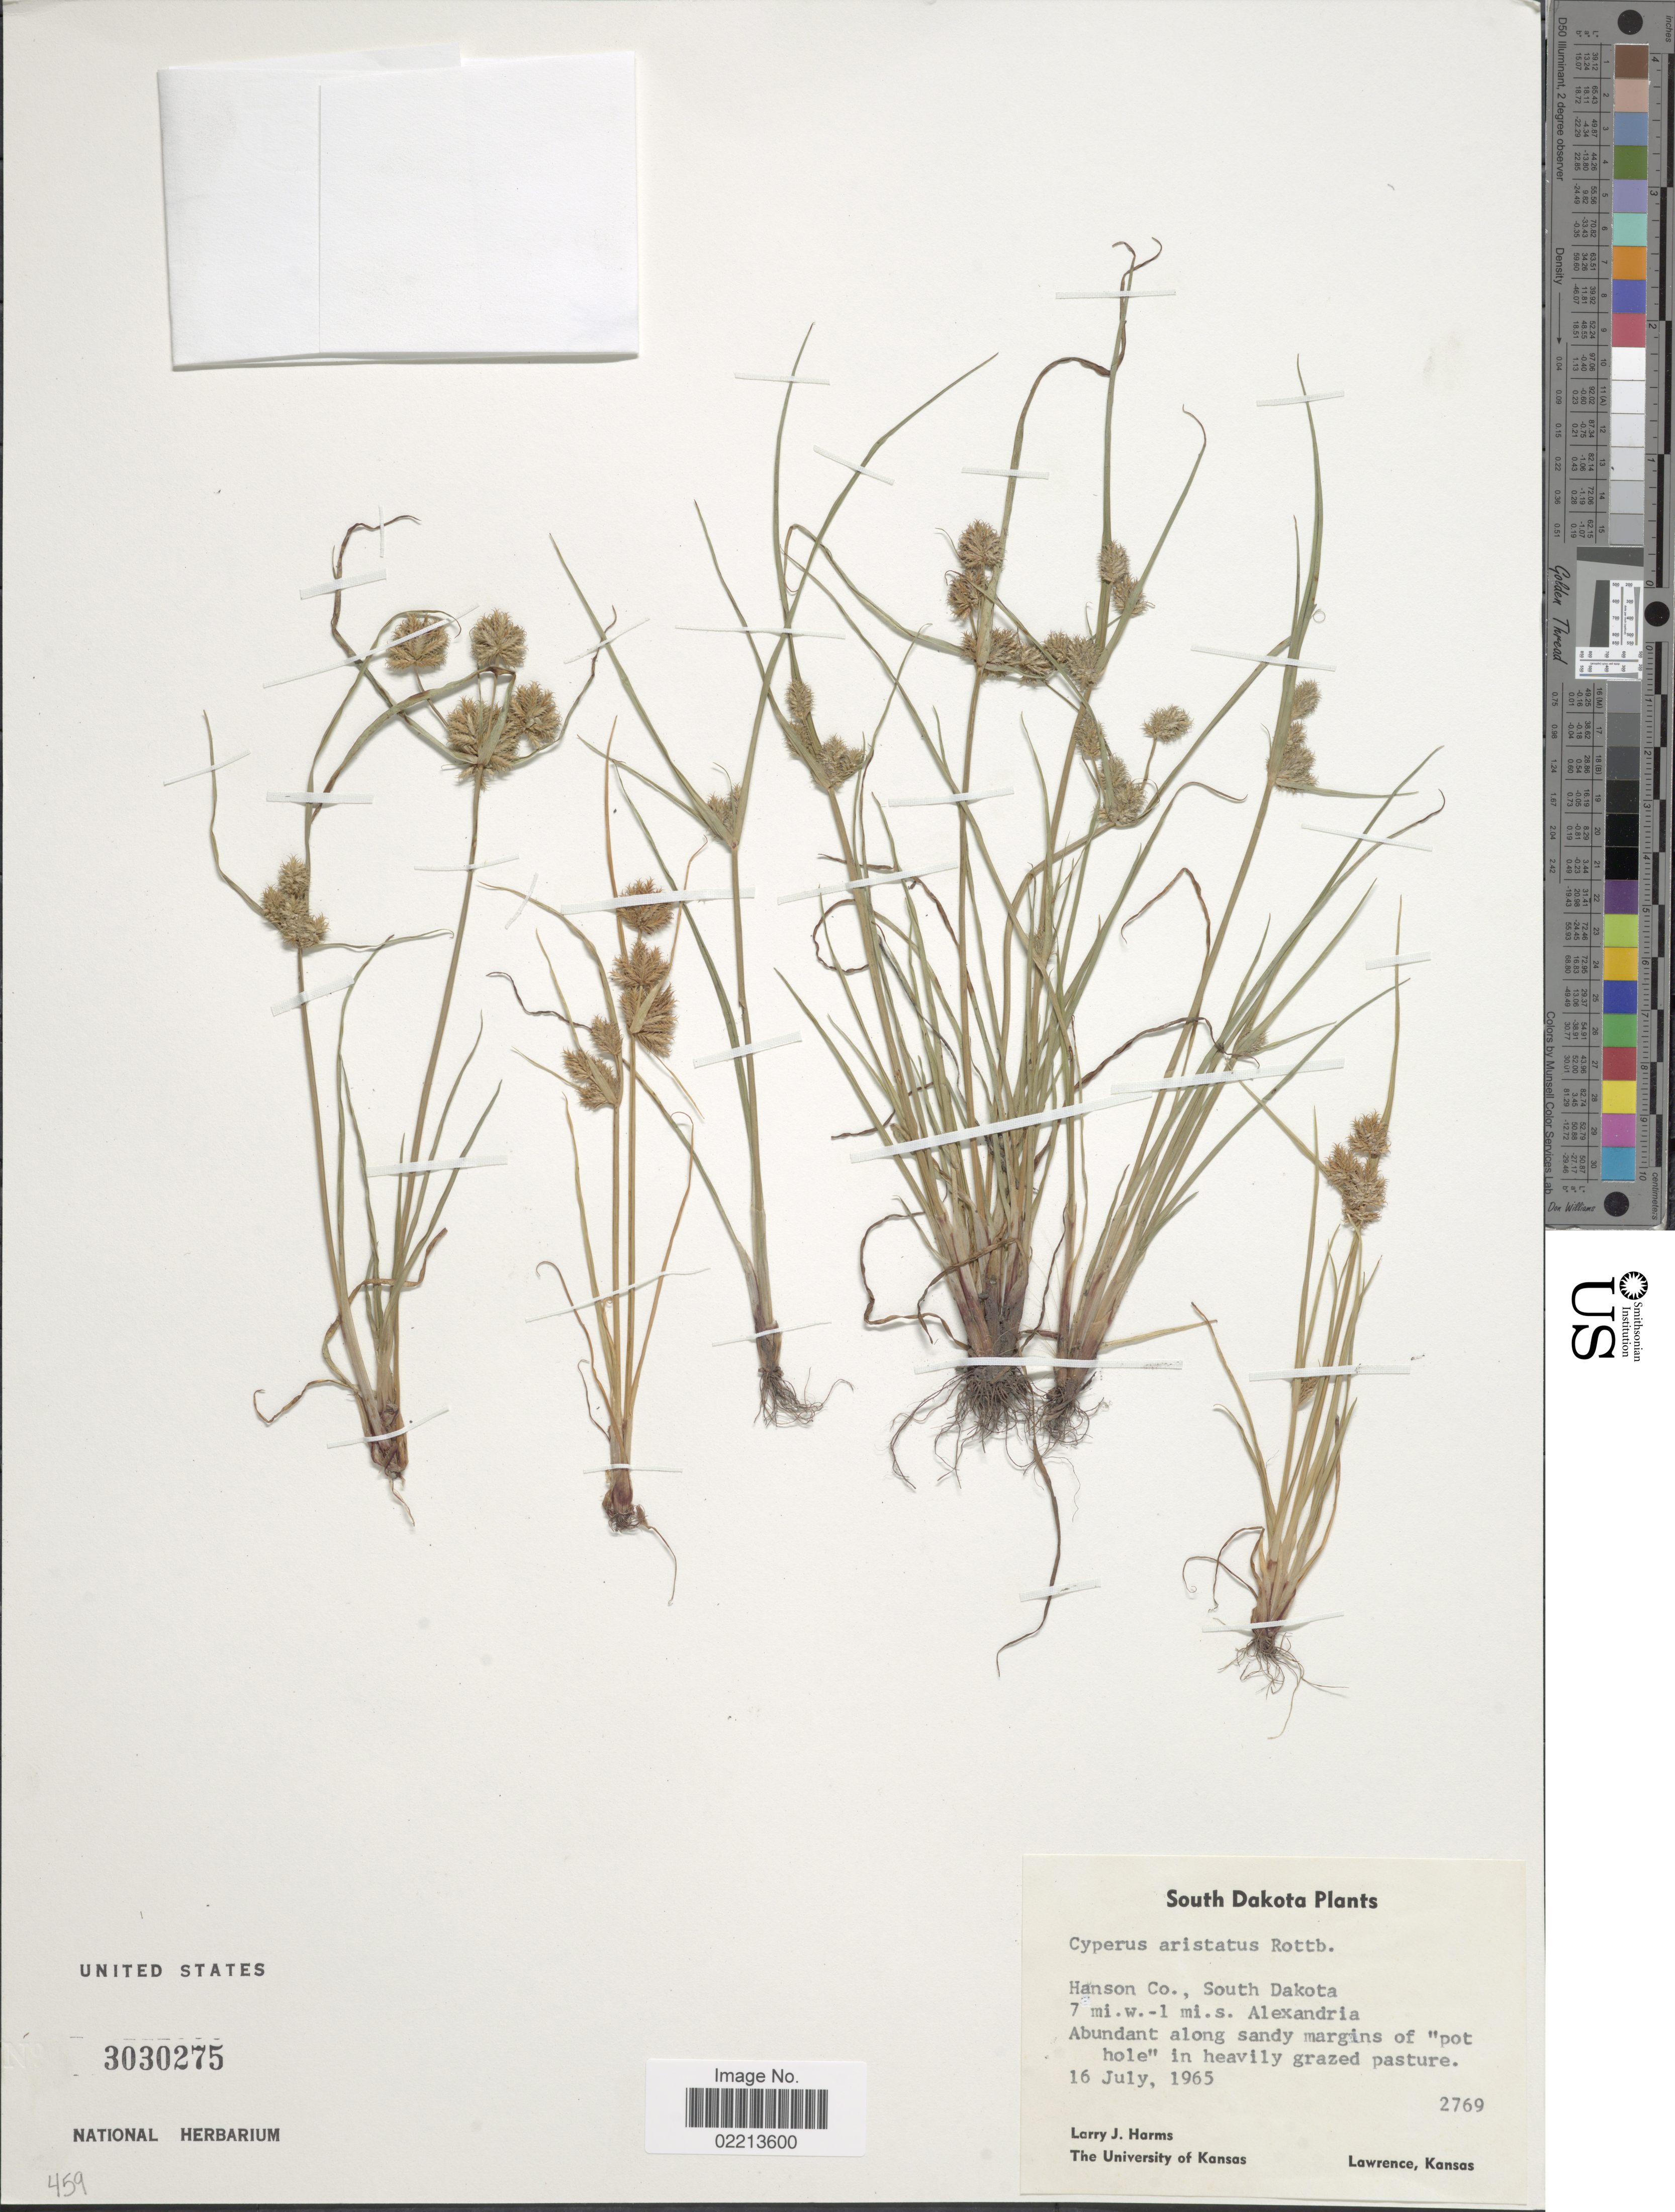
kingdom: Plantae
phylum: Tracheophyta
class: Liliopsida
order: Poales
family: Cyperaceae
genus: Cyperus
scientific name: Cyperus squarrosus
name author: L.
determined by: Strong, Mark T., (BOT), Smithsonian Institution - National Museum of Natural History (UNITED STATES)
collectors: L. Harms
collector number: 2769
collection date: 1965-07-16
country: United States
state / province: South Dakota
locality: Hanson Co., South Dakota, 7 mi, w. 1 mi. s. Alexandria, abundant along sandy margins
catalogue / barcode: US 3030275